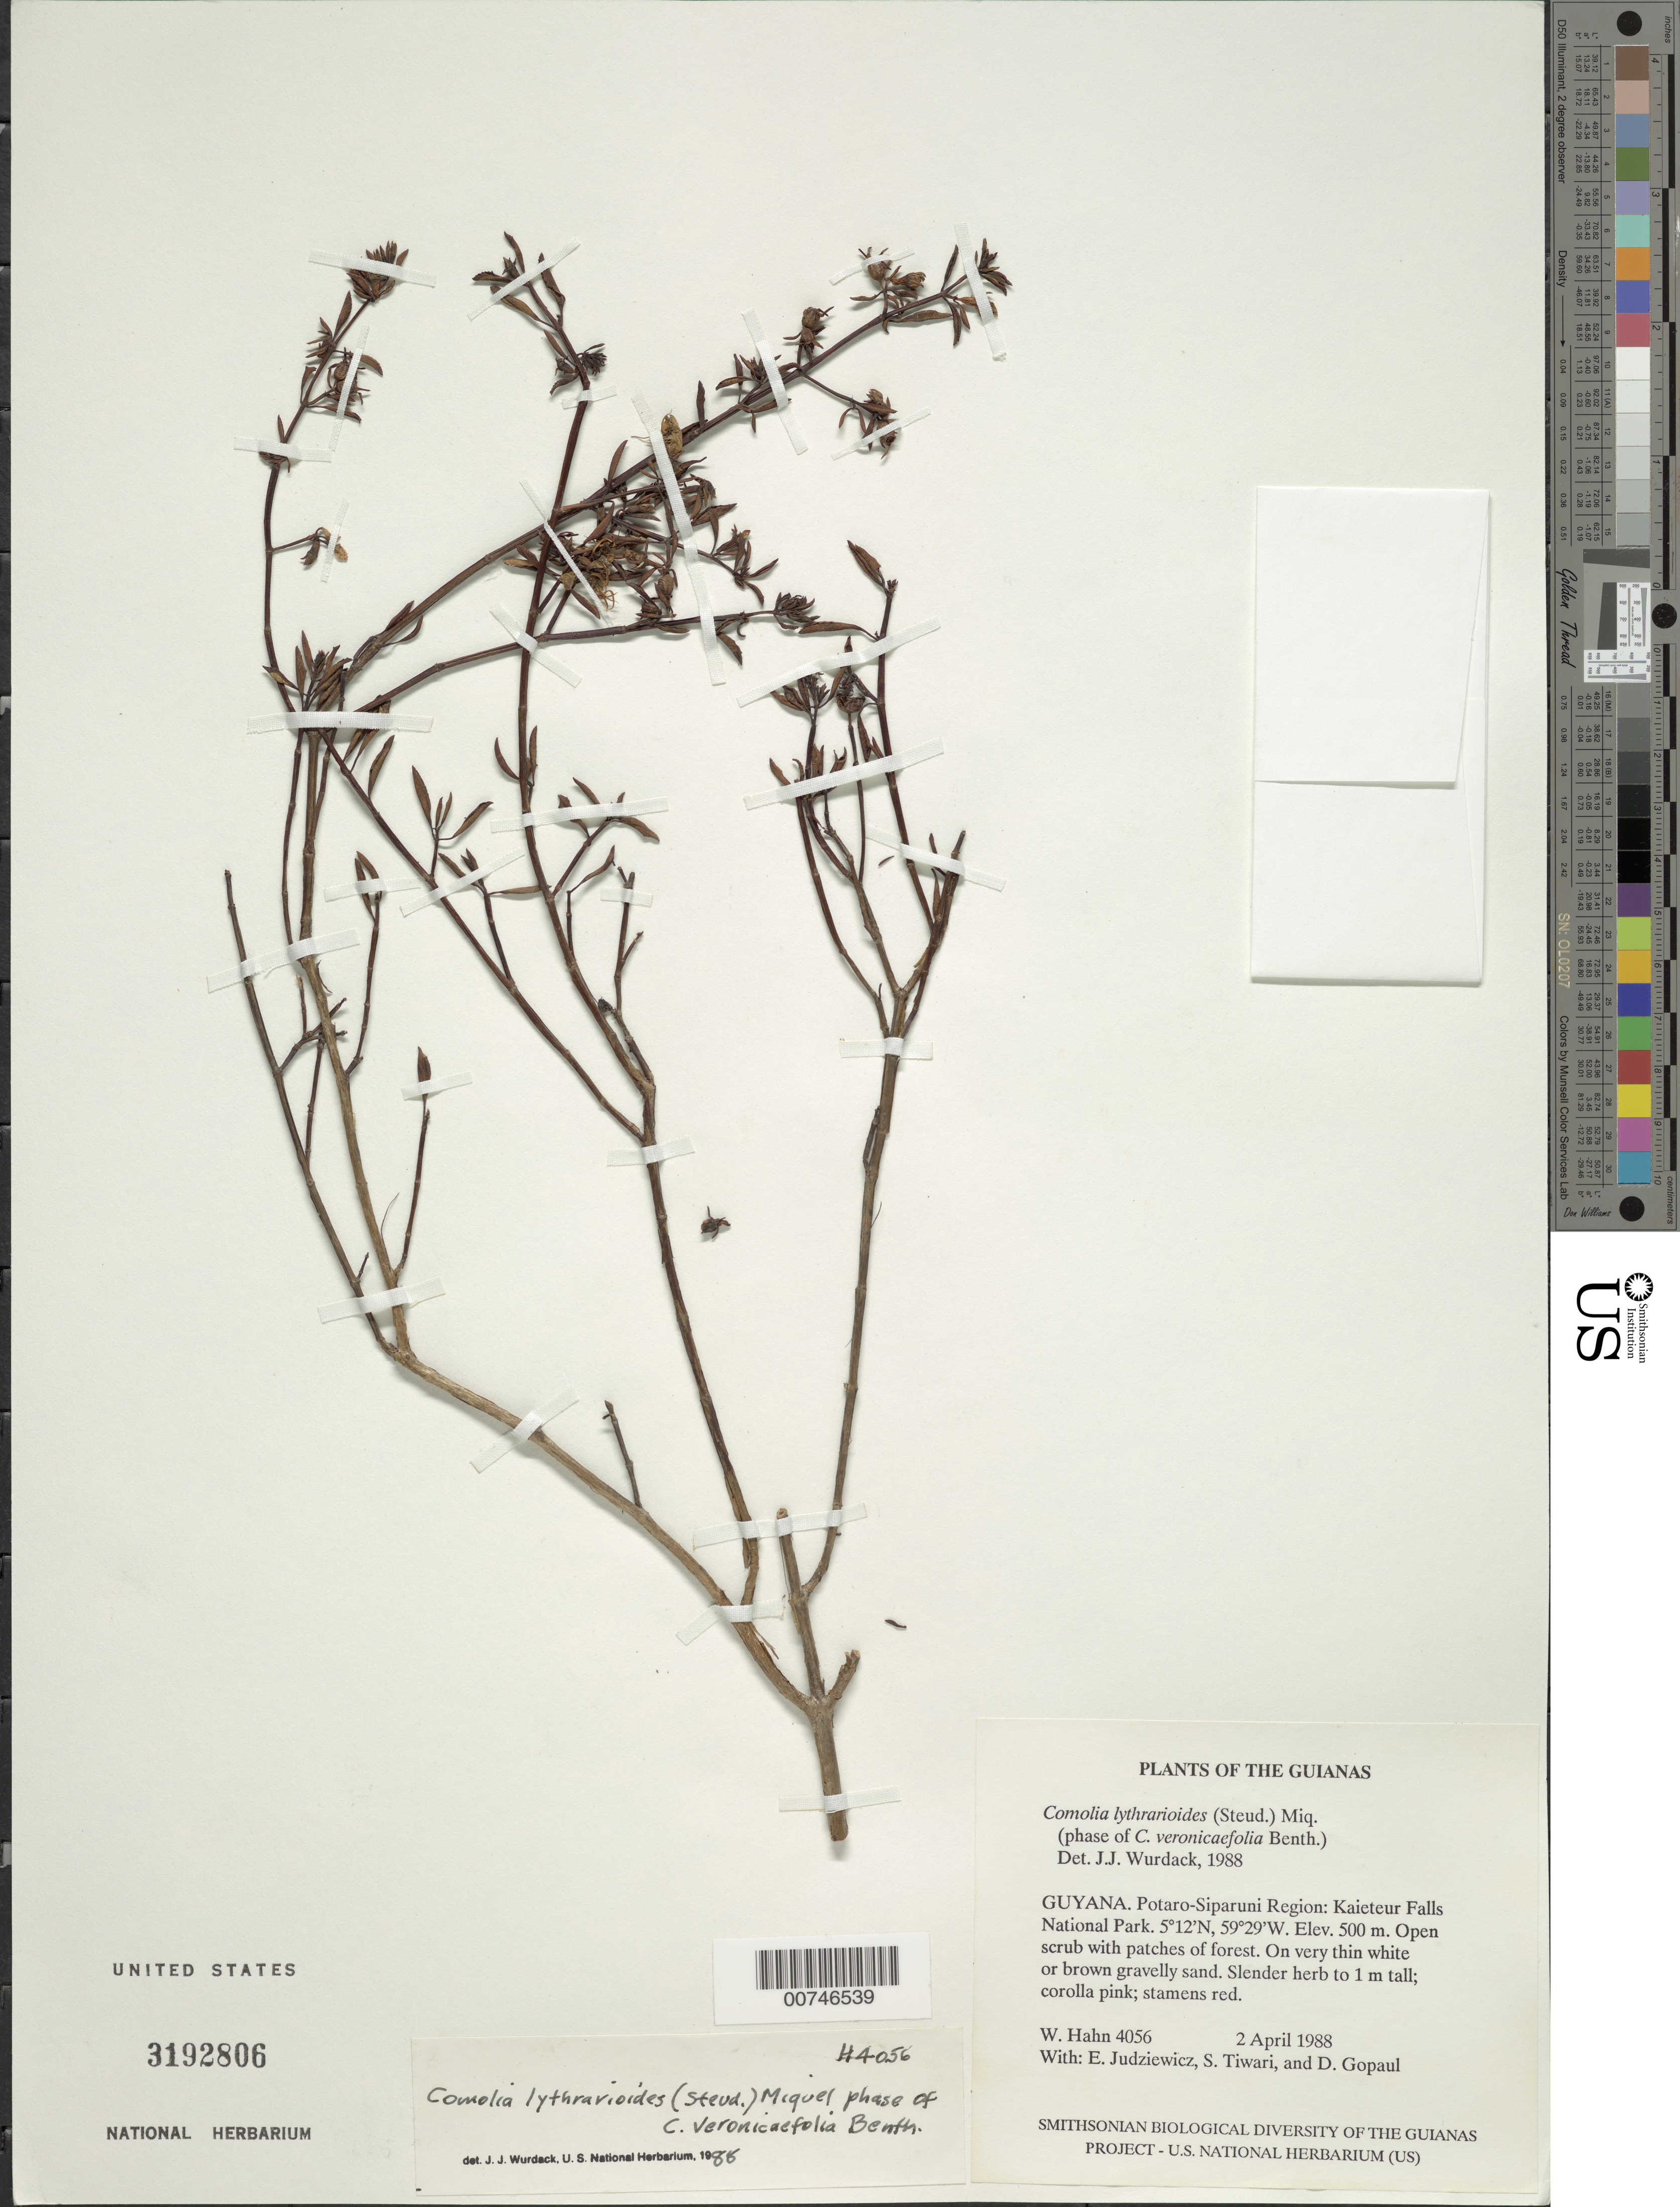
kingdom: Plantae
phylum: Tracheophyta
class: Magnoliopsida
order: Myrtales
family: Melastomataceae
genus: Comolia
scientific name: Comolia lythrarioides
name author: (Steud.) Naudin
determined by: Nunes da Silva, Diego, (RB), Jardim Botanico do Rio de Janeiro - Herbario (BRAZIL)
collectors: W. Hahn, E. J. Judziewicz, S. Tiwari & D. Gopaul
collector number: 4056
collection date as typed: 2 April 1988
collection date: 1988-04-02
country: Guyana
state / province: Potaro-Siparuni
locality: Kaieteur Falls National Park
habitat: Open scrub with patches of forest. On very thin white or brown gravelly sand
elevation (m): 500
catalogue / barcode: US 3192806